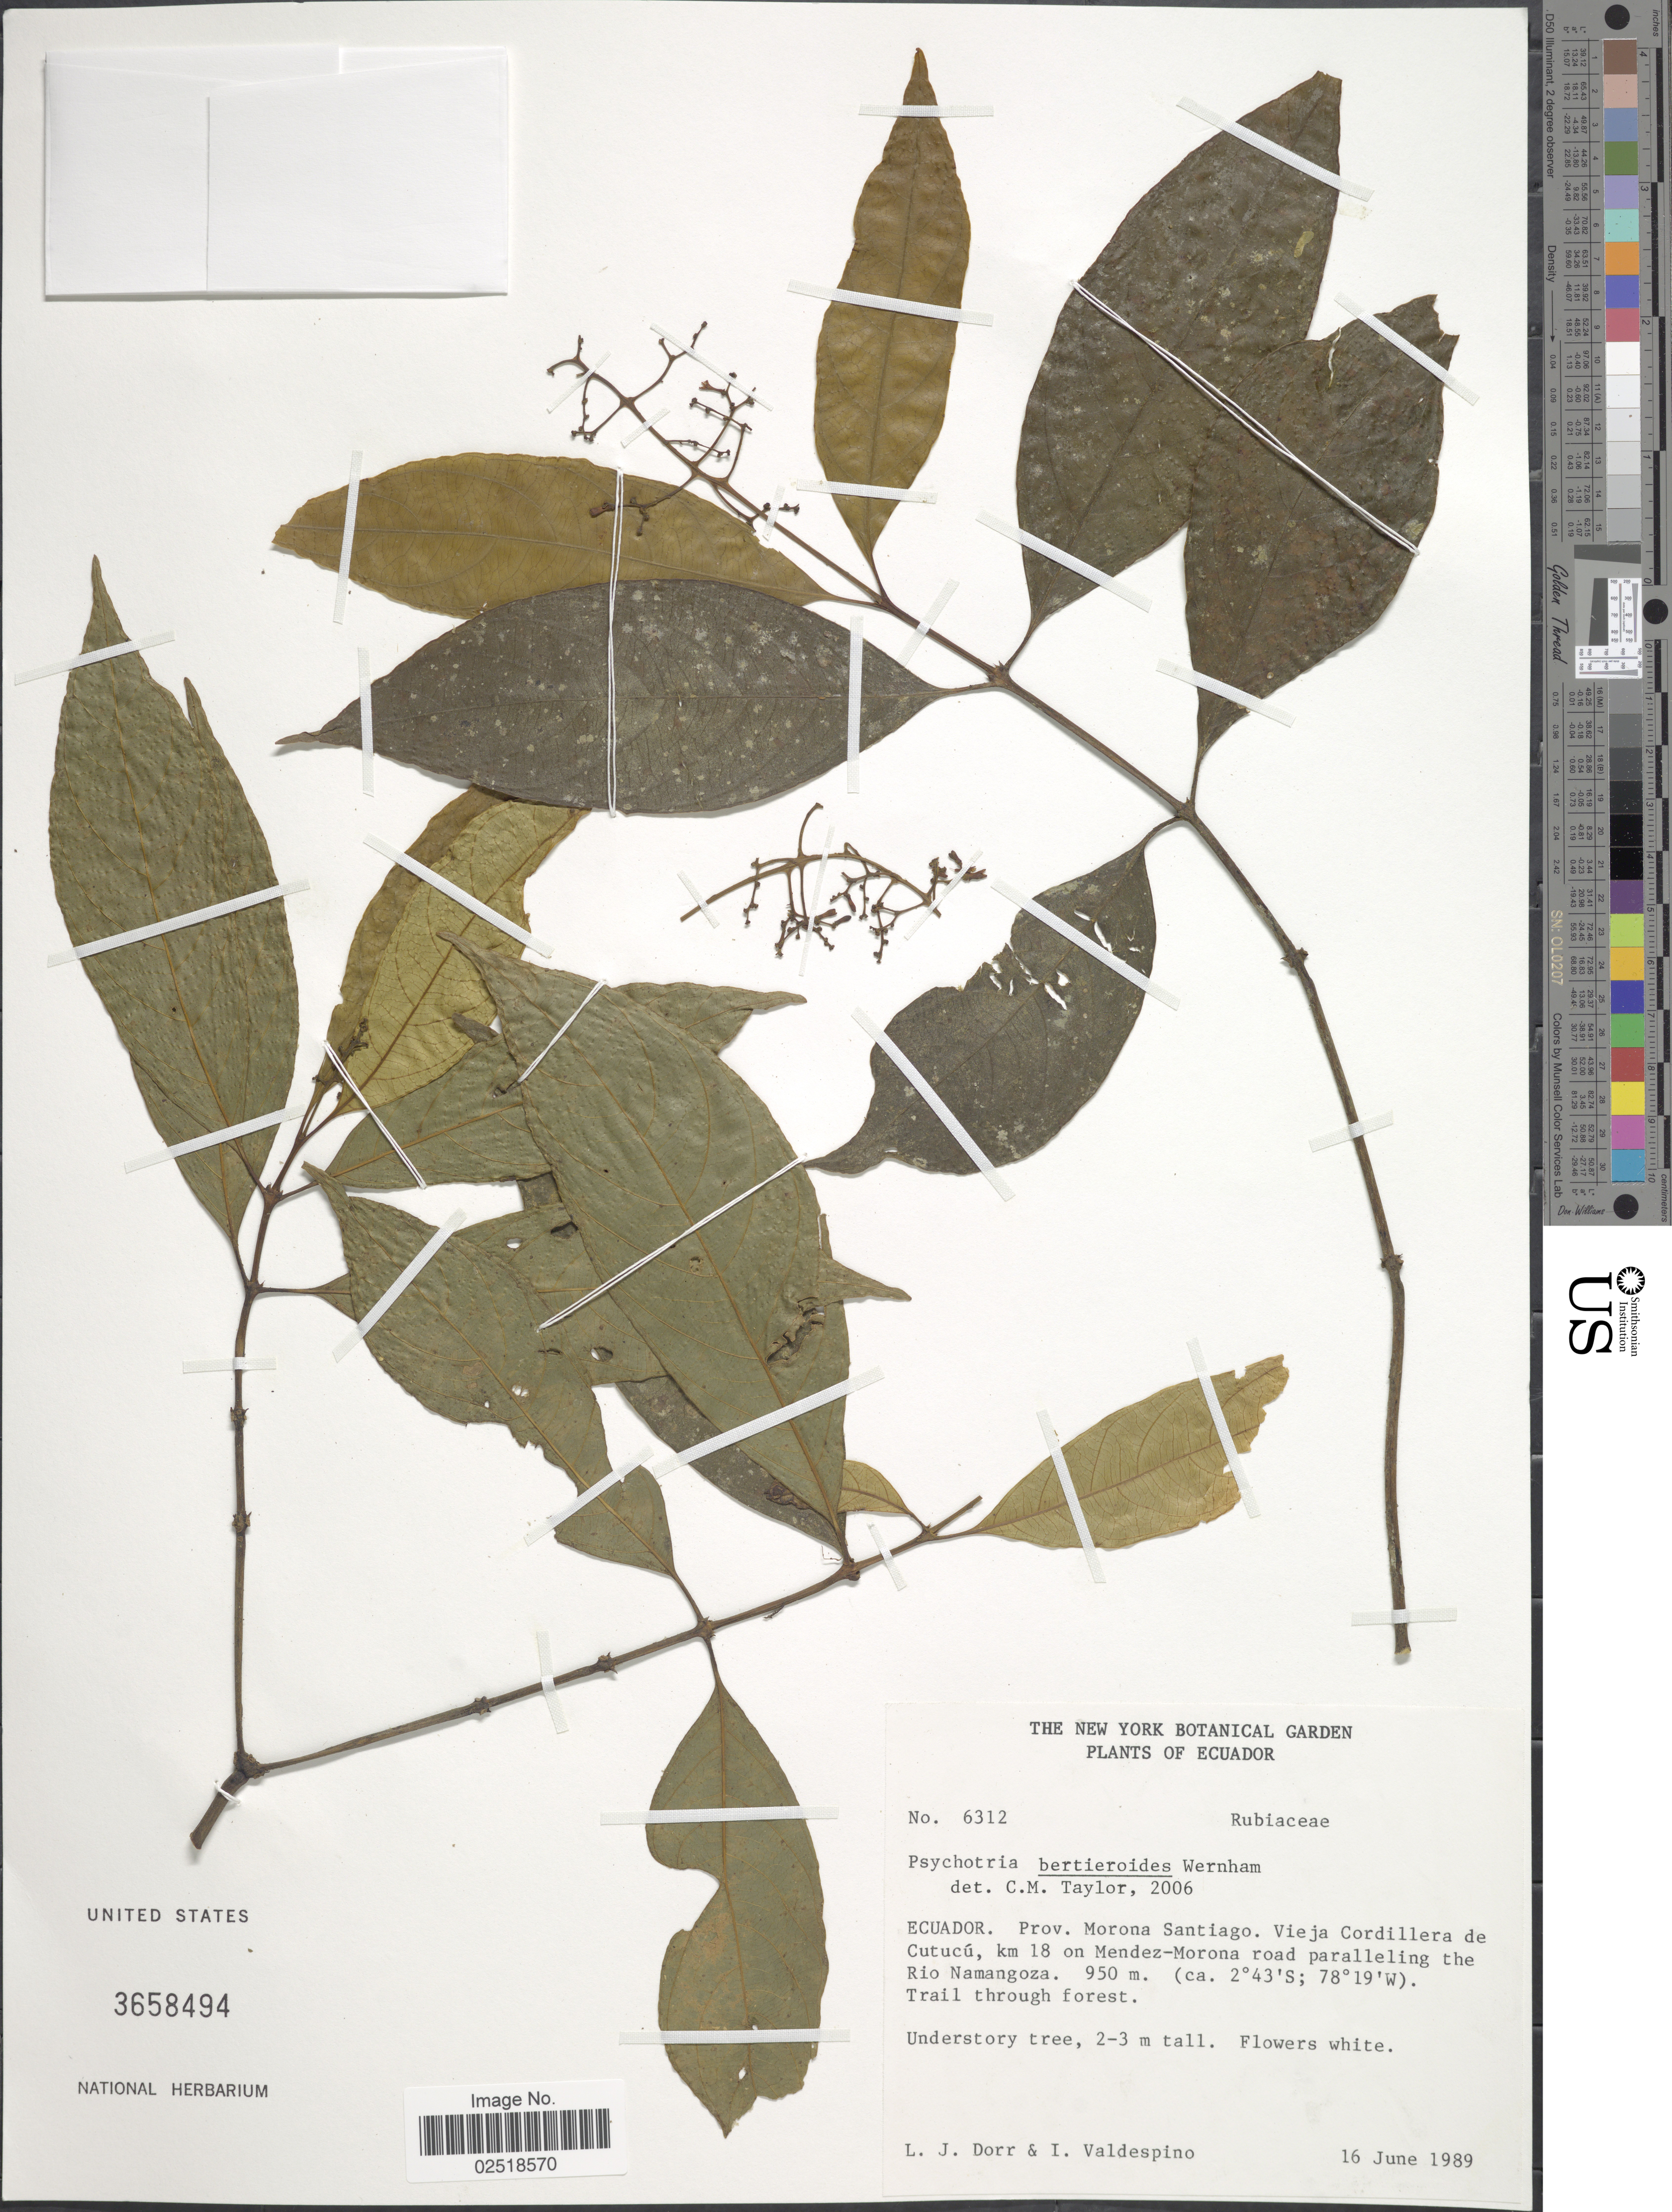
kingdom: Plantae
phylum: Tracheophyta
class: Magnoliopsida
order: Gentianales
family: Rubiaceae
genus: Psychotria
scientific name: Psychotria bertieroides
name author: Wernham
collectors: L. J. Dorr & I. A. Valdespino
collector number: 6312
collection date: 1989-06-16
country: Ecuador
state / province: Morona-Santiago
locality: Vieja Cordillera de Cutucú. km 18 on Mendez-Morona road paralleling the Rio Namangoza, Trail through forest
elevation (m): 950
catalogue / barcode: US 3658494